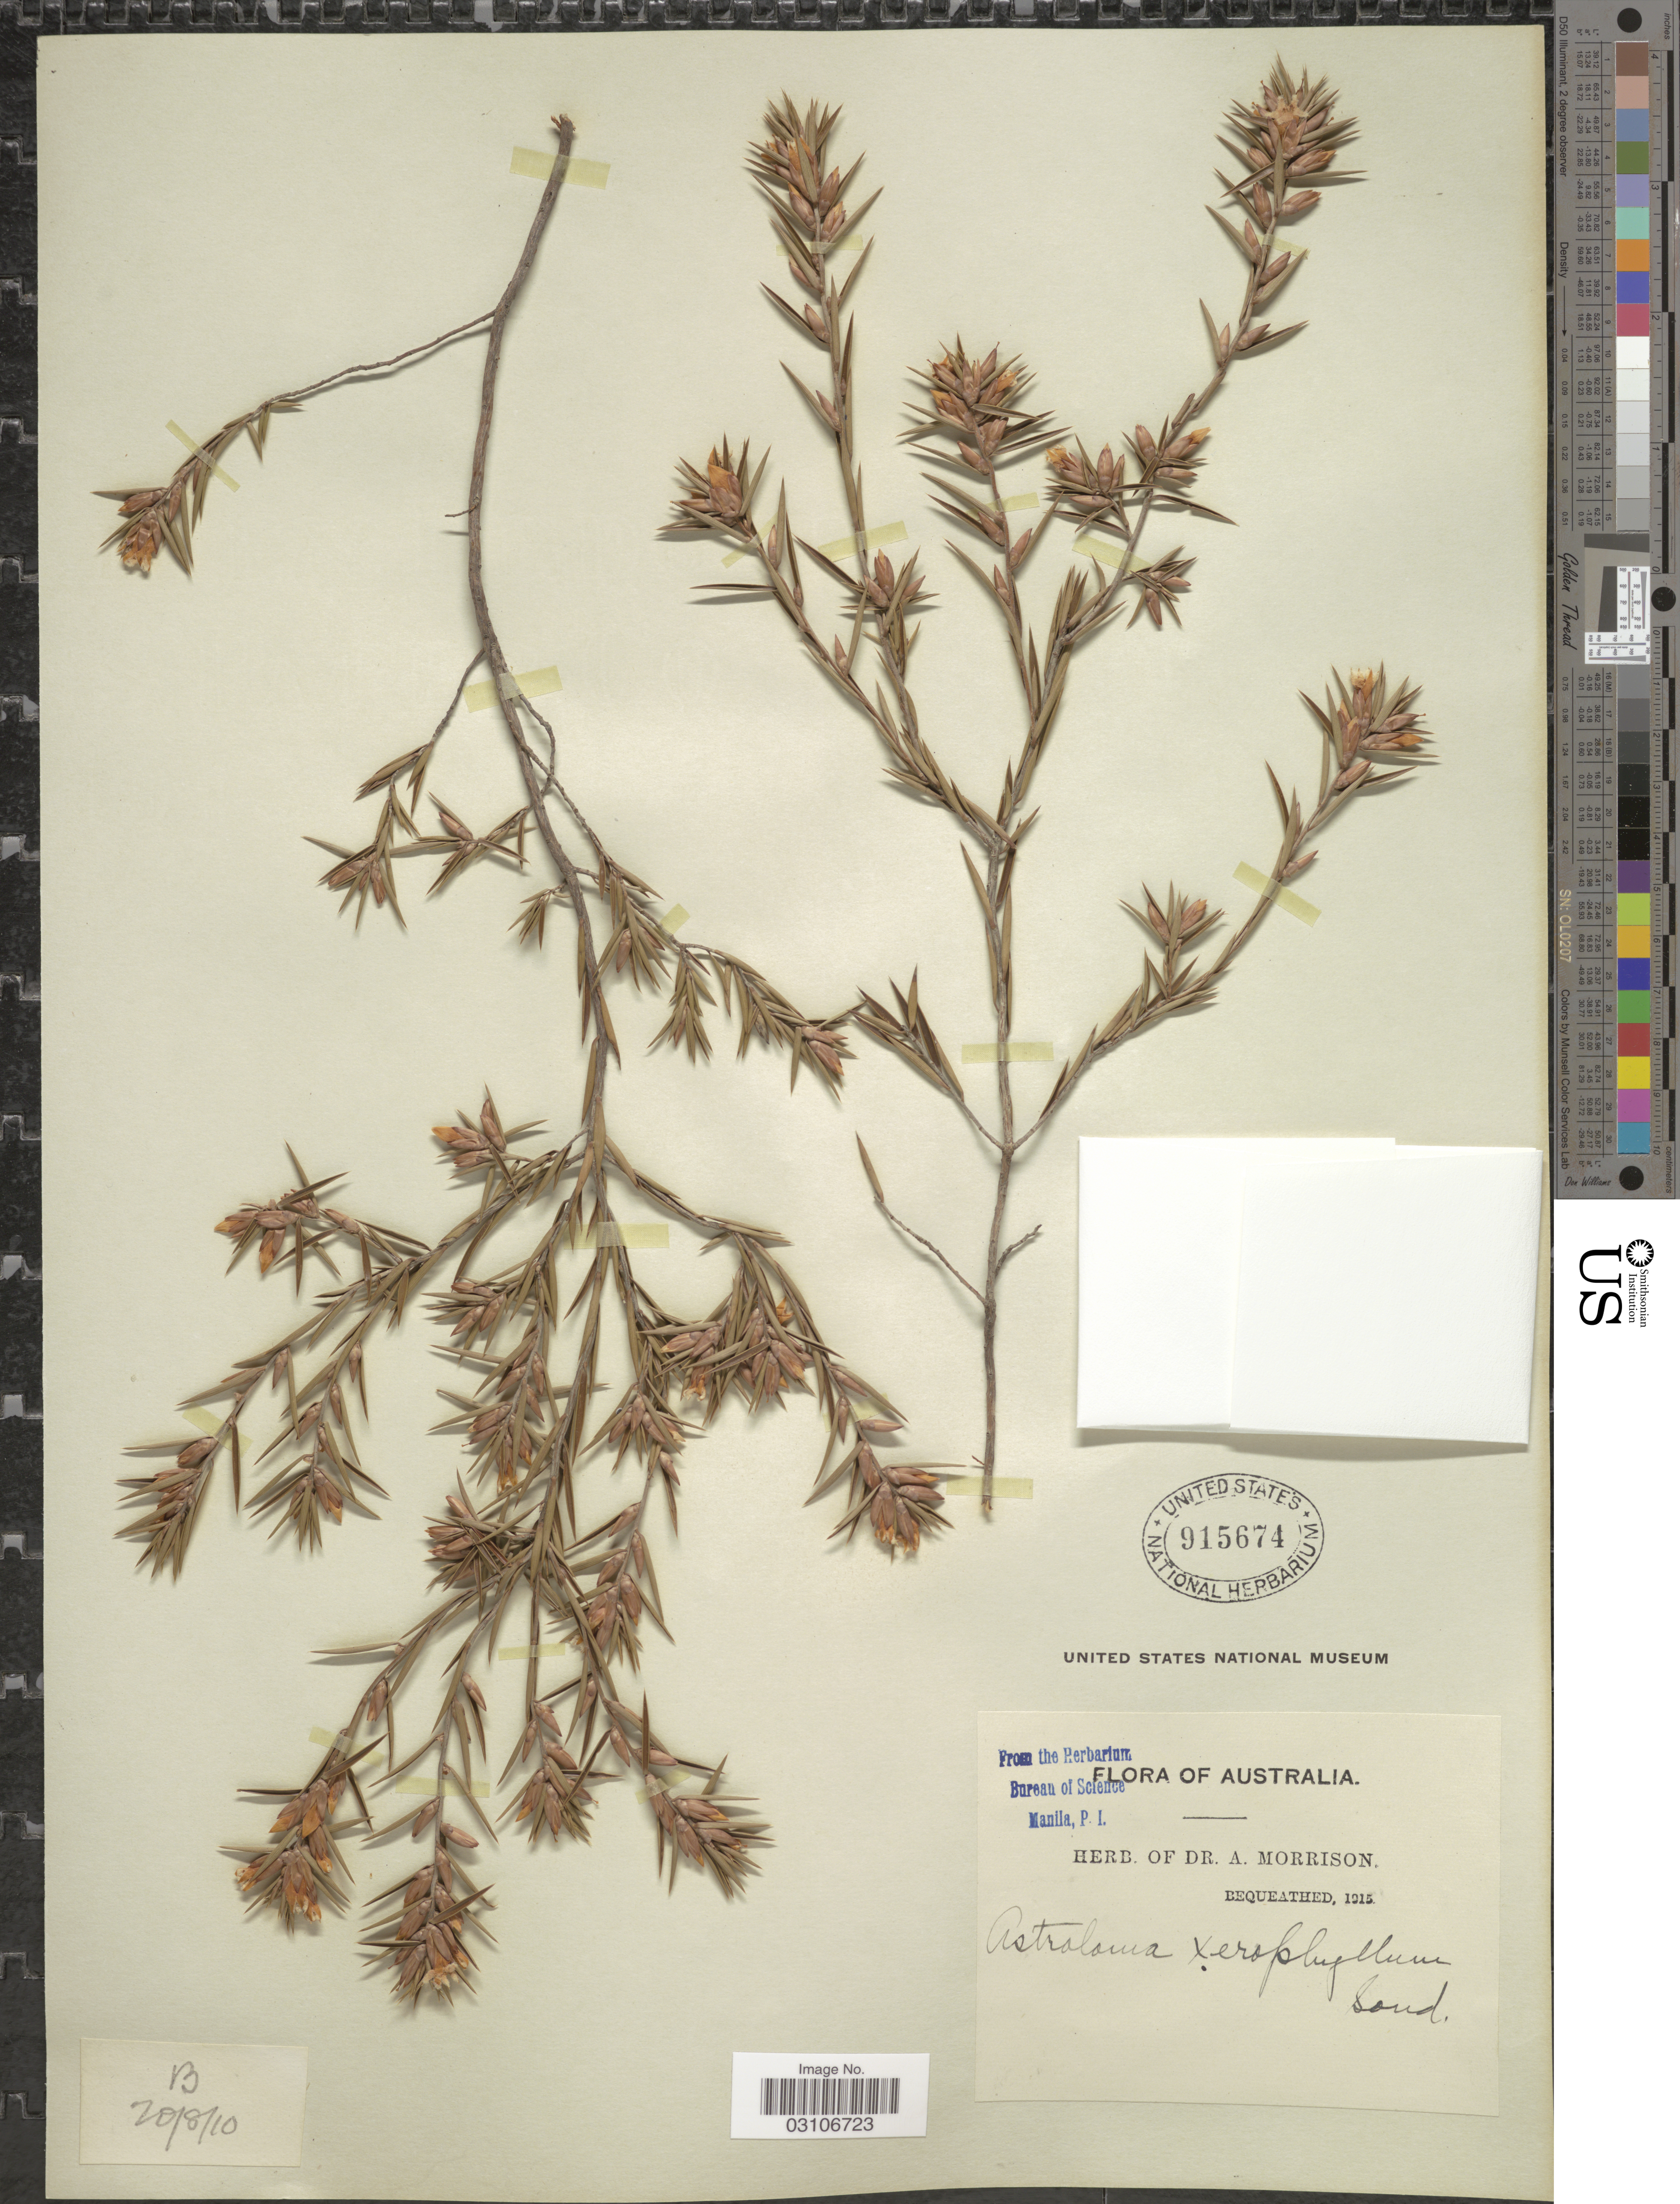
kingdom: Plantae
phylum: Tracheophyta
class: Magnoliopsida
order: Ericales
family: Ericaceae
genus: Astroloma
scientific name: Astroloma xerophyllum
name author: Sond.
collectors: ex herb. Dr. A. Morrison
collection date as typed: Transcribed d/m/y: 20/8/10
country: Australia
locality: B.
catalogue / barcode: US 915674